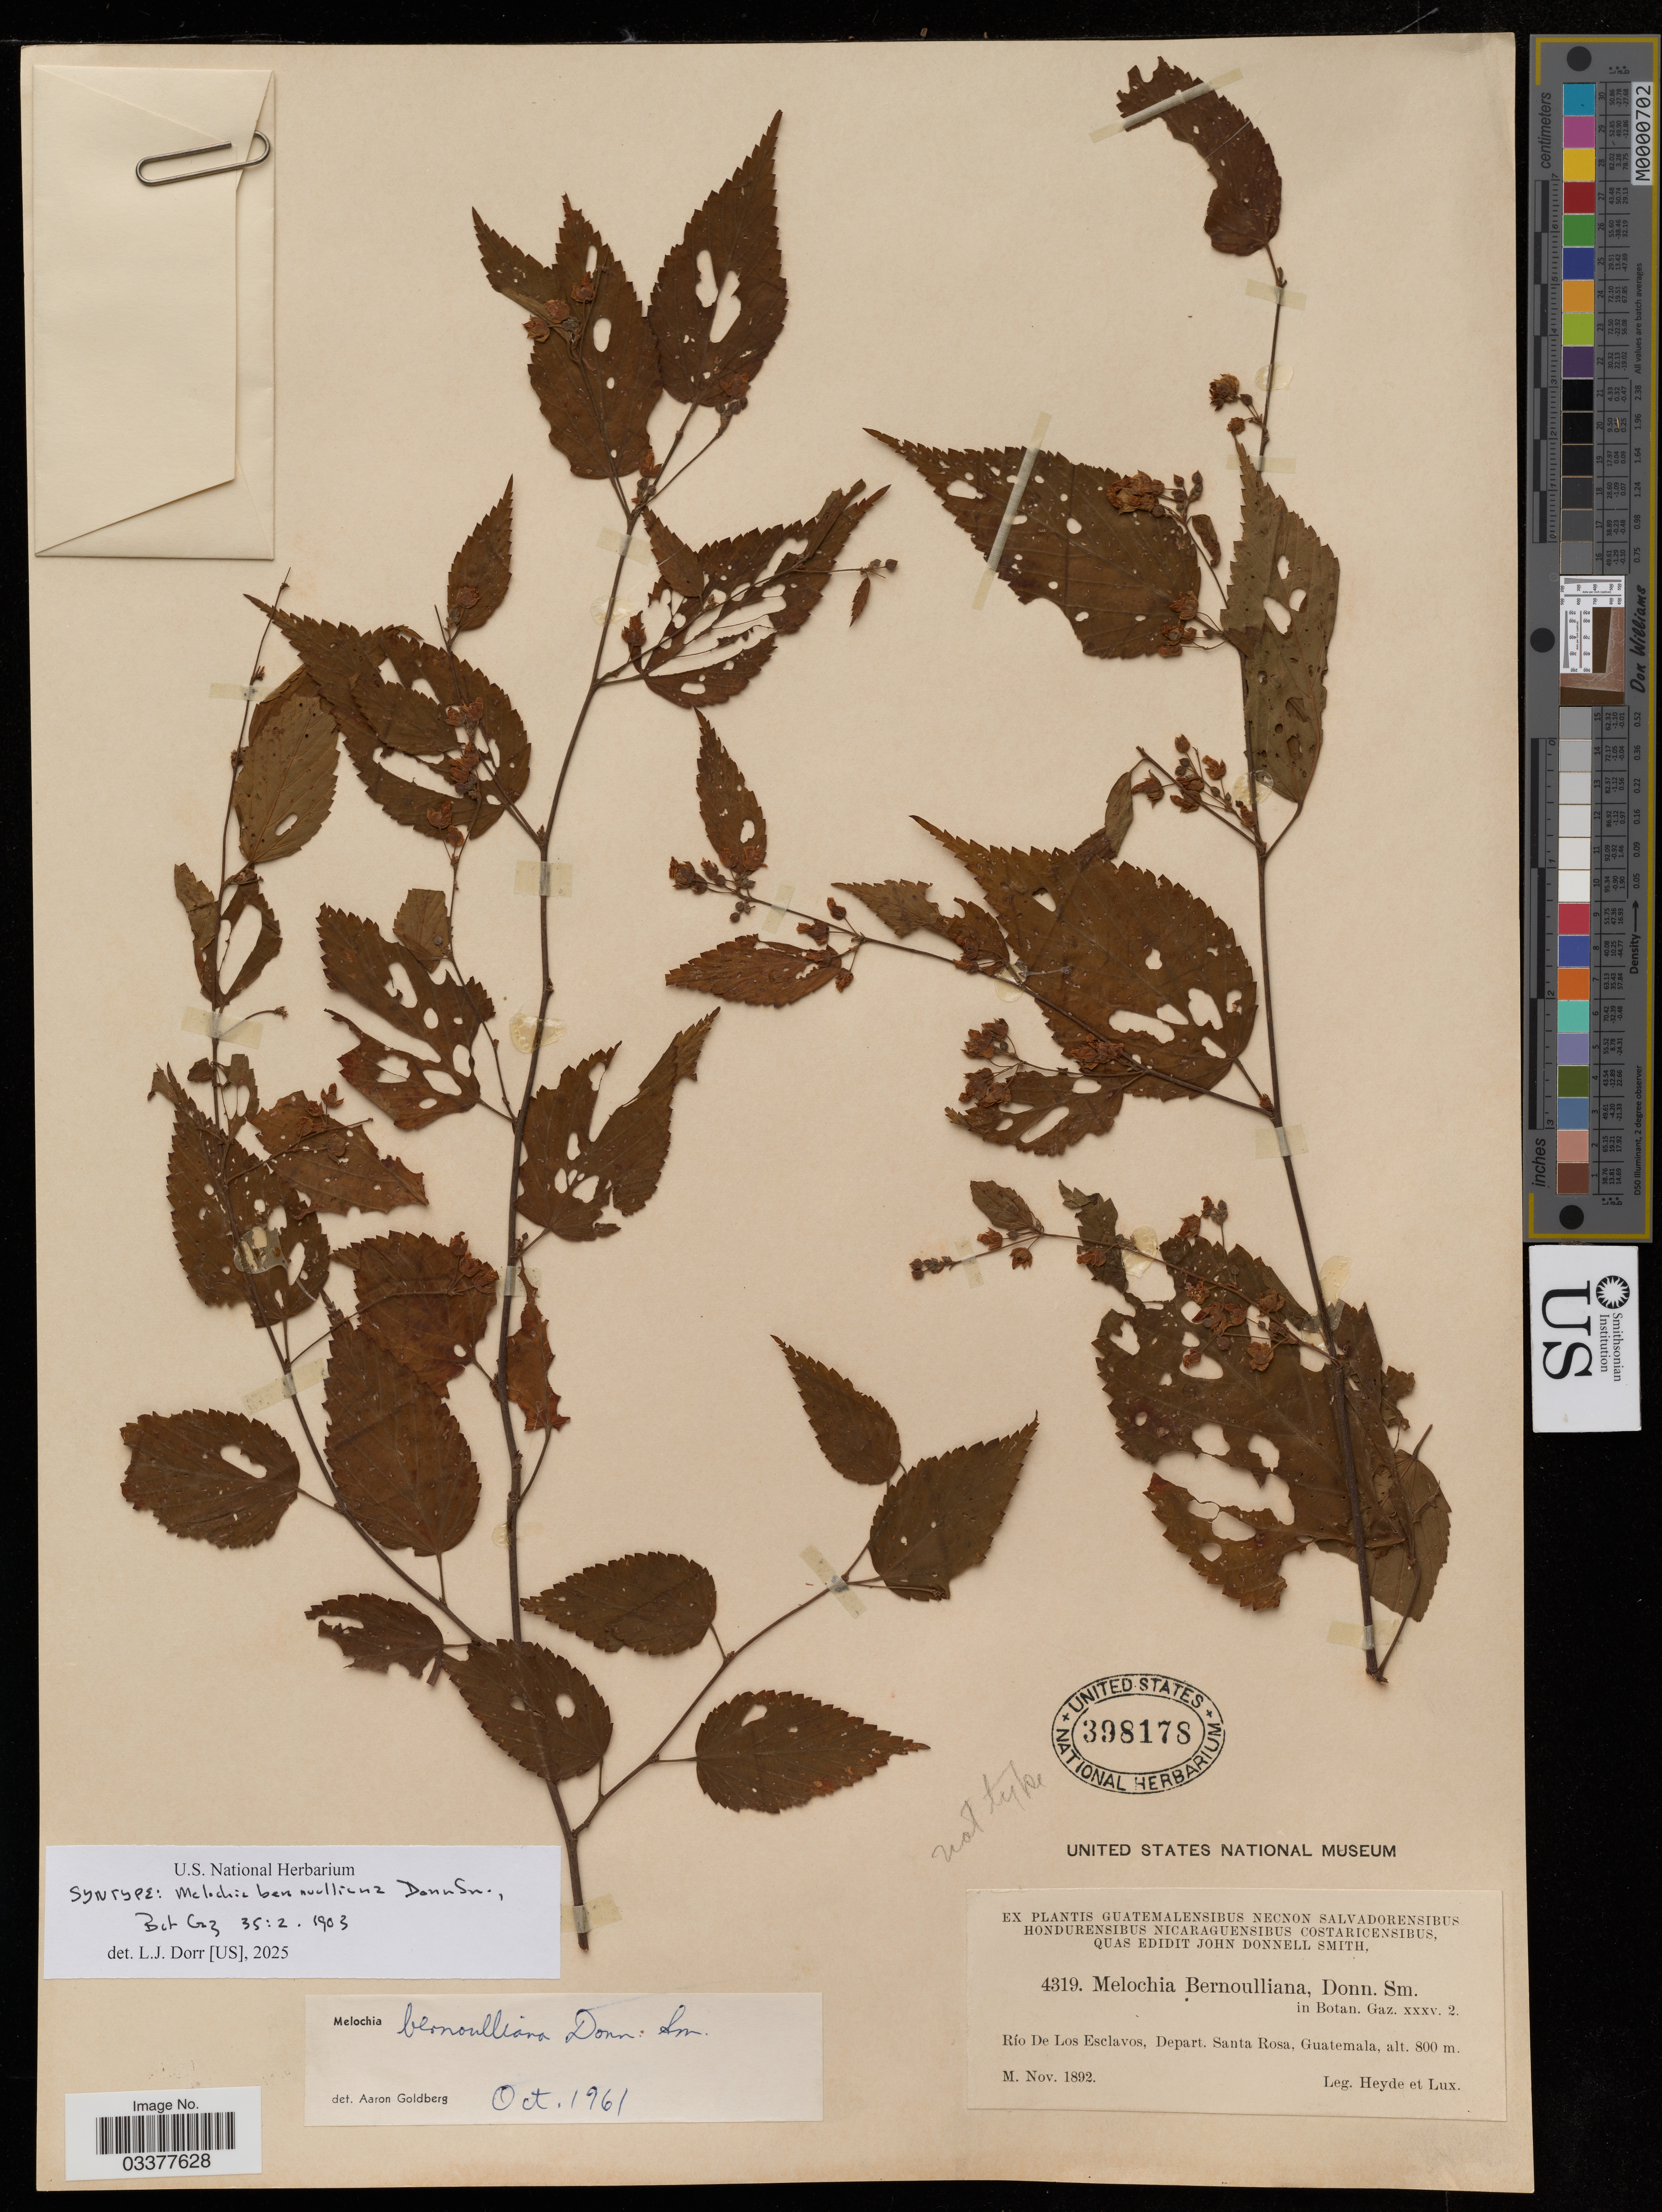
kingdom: Plantae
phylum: Tracheophyta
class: Magnoliopsida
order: Malvales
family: Malvaceae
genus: Melochia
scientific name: Melochia bernoulliana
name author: Donn. Sm.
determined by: Dorr, Laurence J., Curator (BOT), Smithsonian Institution - National Museum of Natural History (UNITED STATES)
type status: Syntype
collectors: Heyde & Lux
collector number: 4319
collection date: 1892-11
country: Guatemala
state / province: Santa Rosa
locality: Río De Los Esclavos, Depart. Santa Rosa.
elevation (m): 800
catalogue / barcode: US 398178